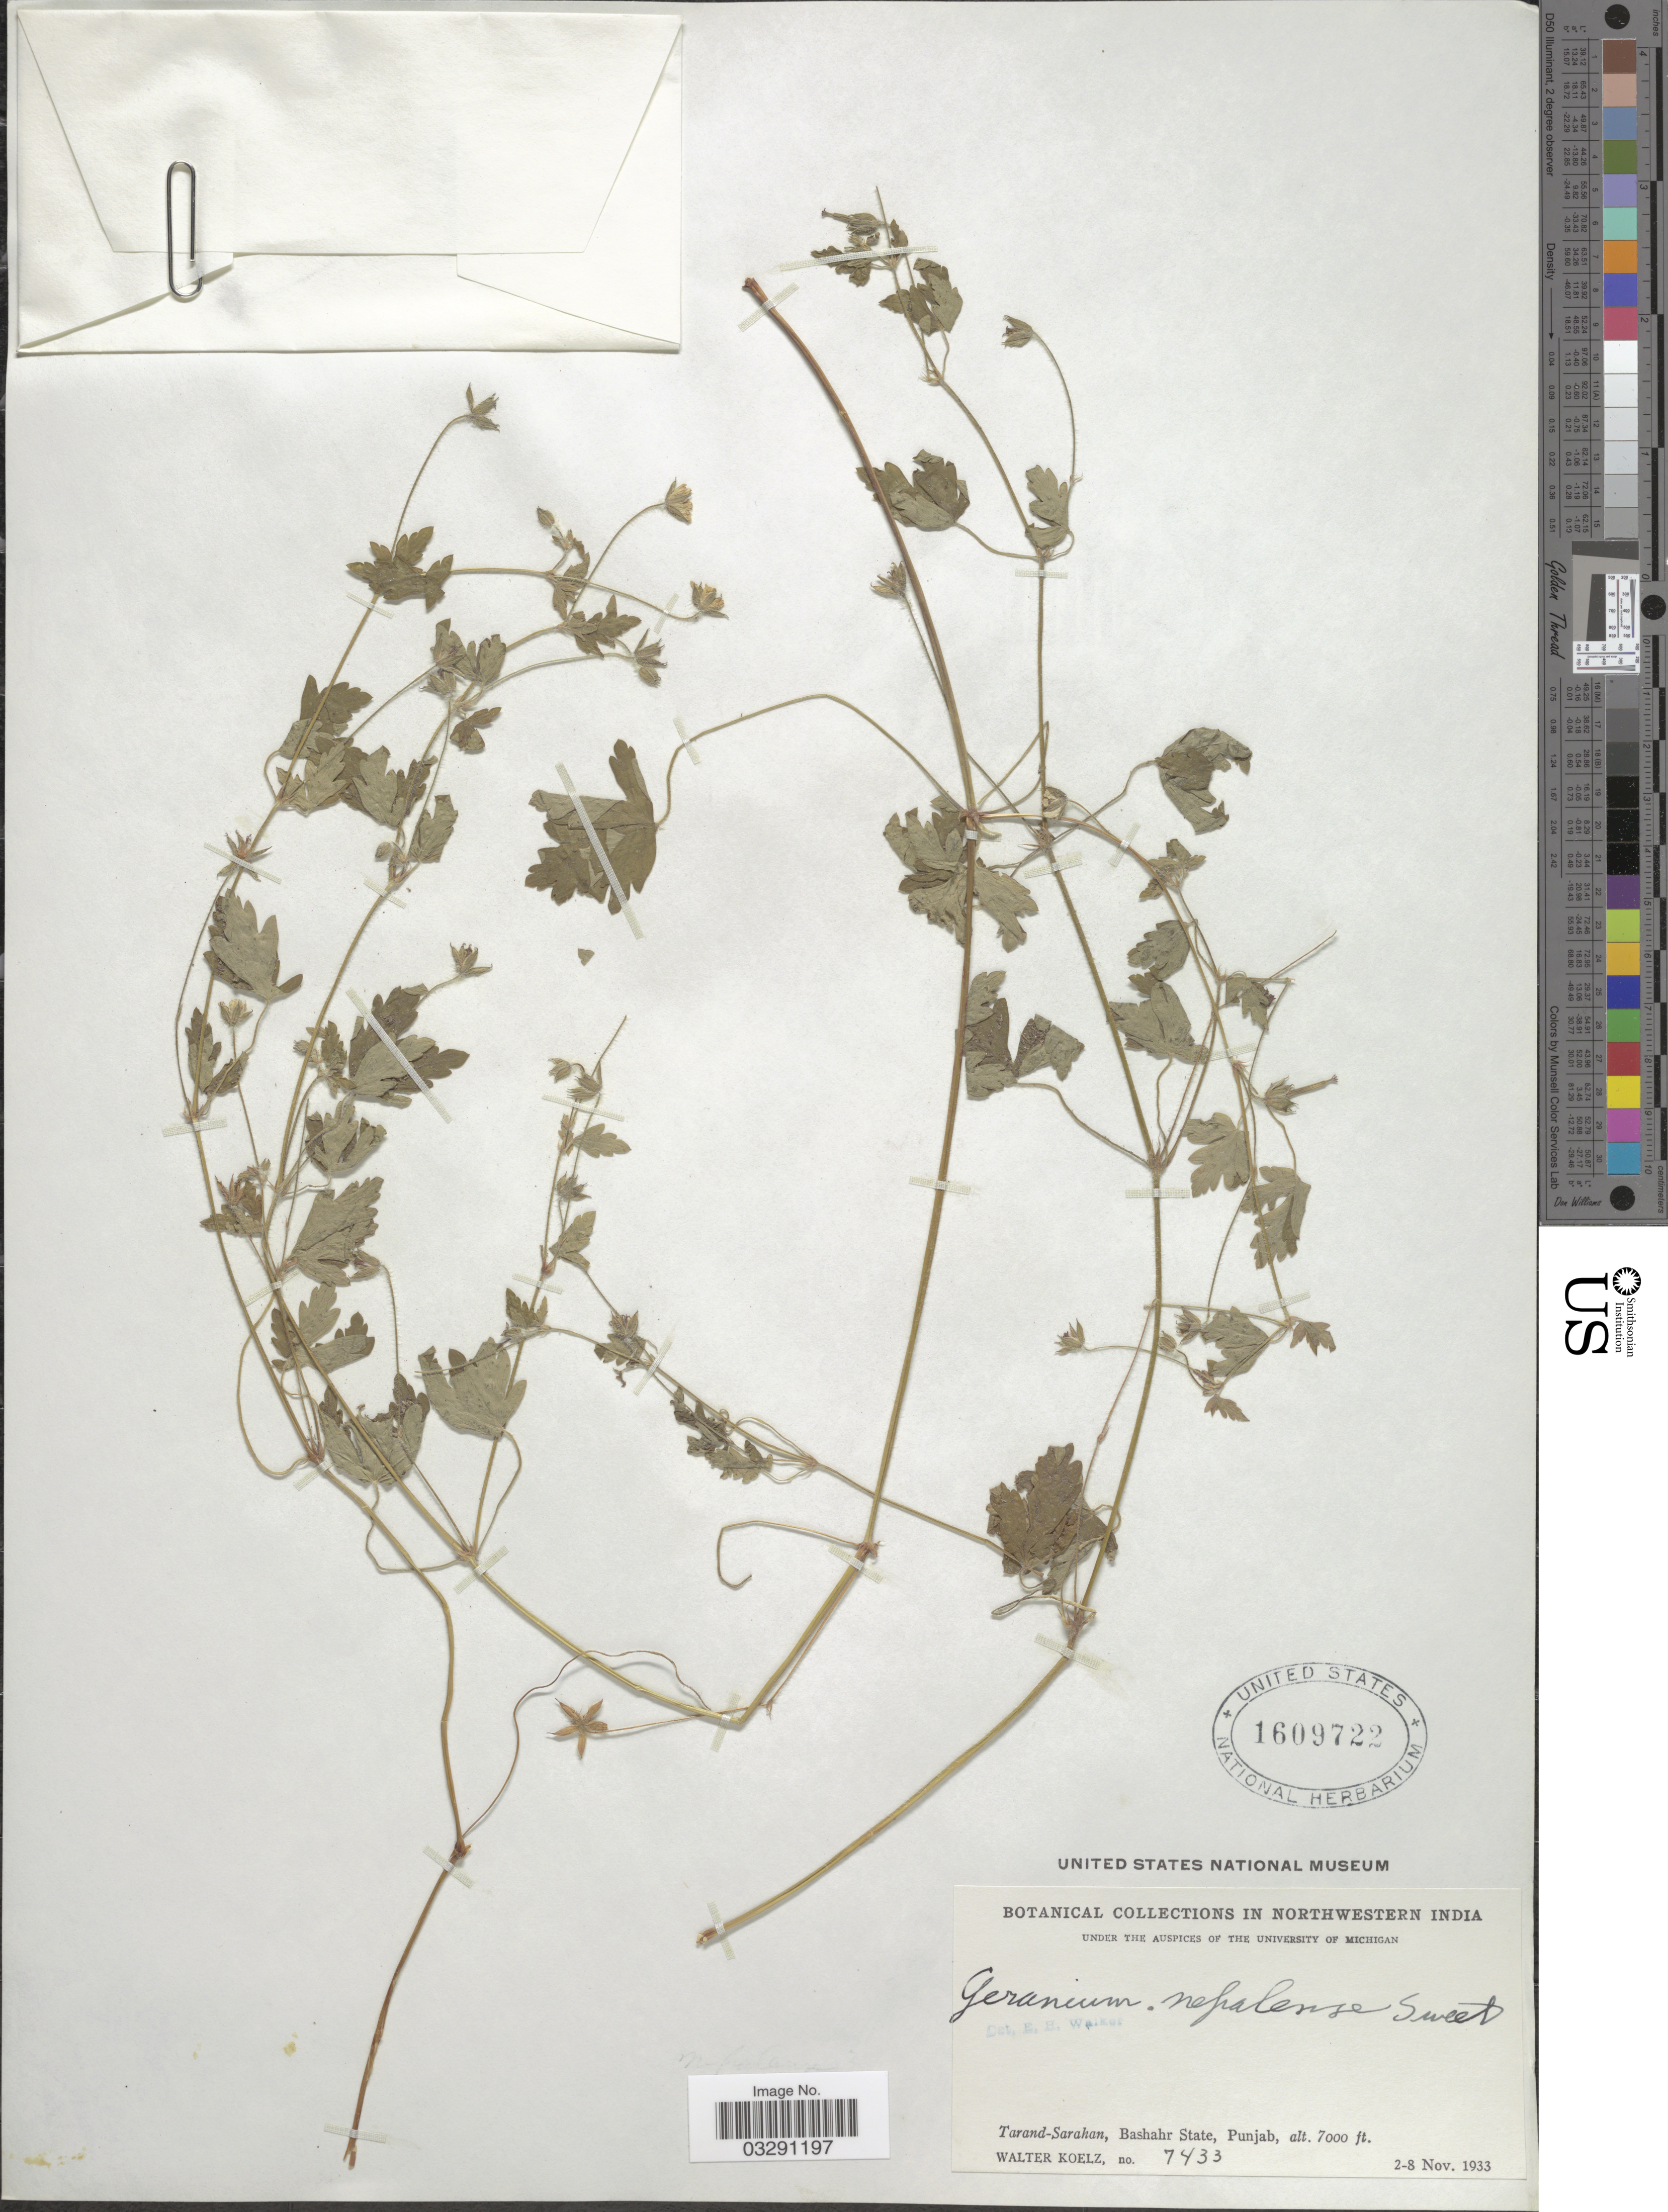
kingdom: Plantae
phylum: Tracheophyta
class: Magnoliopsida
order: Geraniales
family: Geraniaceae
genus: Geranium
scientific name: Geranium nepalense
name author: Sweet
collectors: W. N. Koelz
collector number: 7433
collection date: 1933-11-02/1933-11-08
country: India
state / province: Punjab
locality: Northwestern India, Tarand-Sarahan, Bashahr State.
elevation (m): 2134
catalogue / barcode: US 1609722